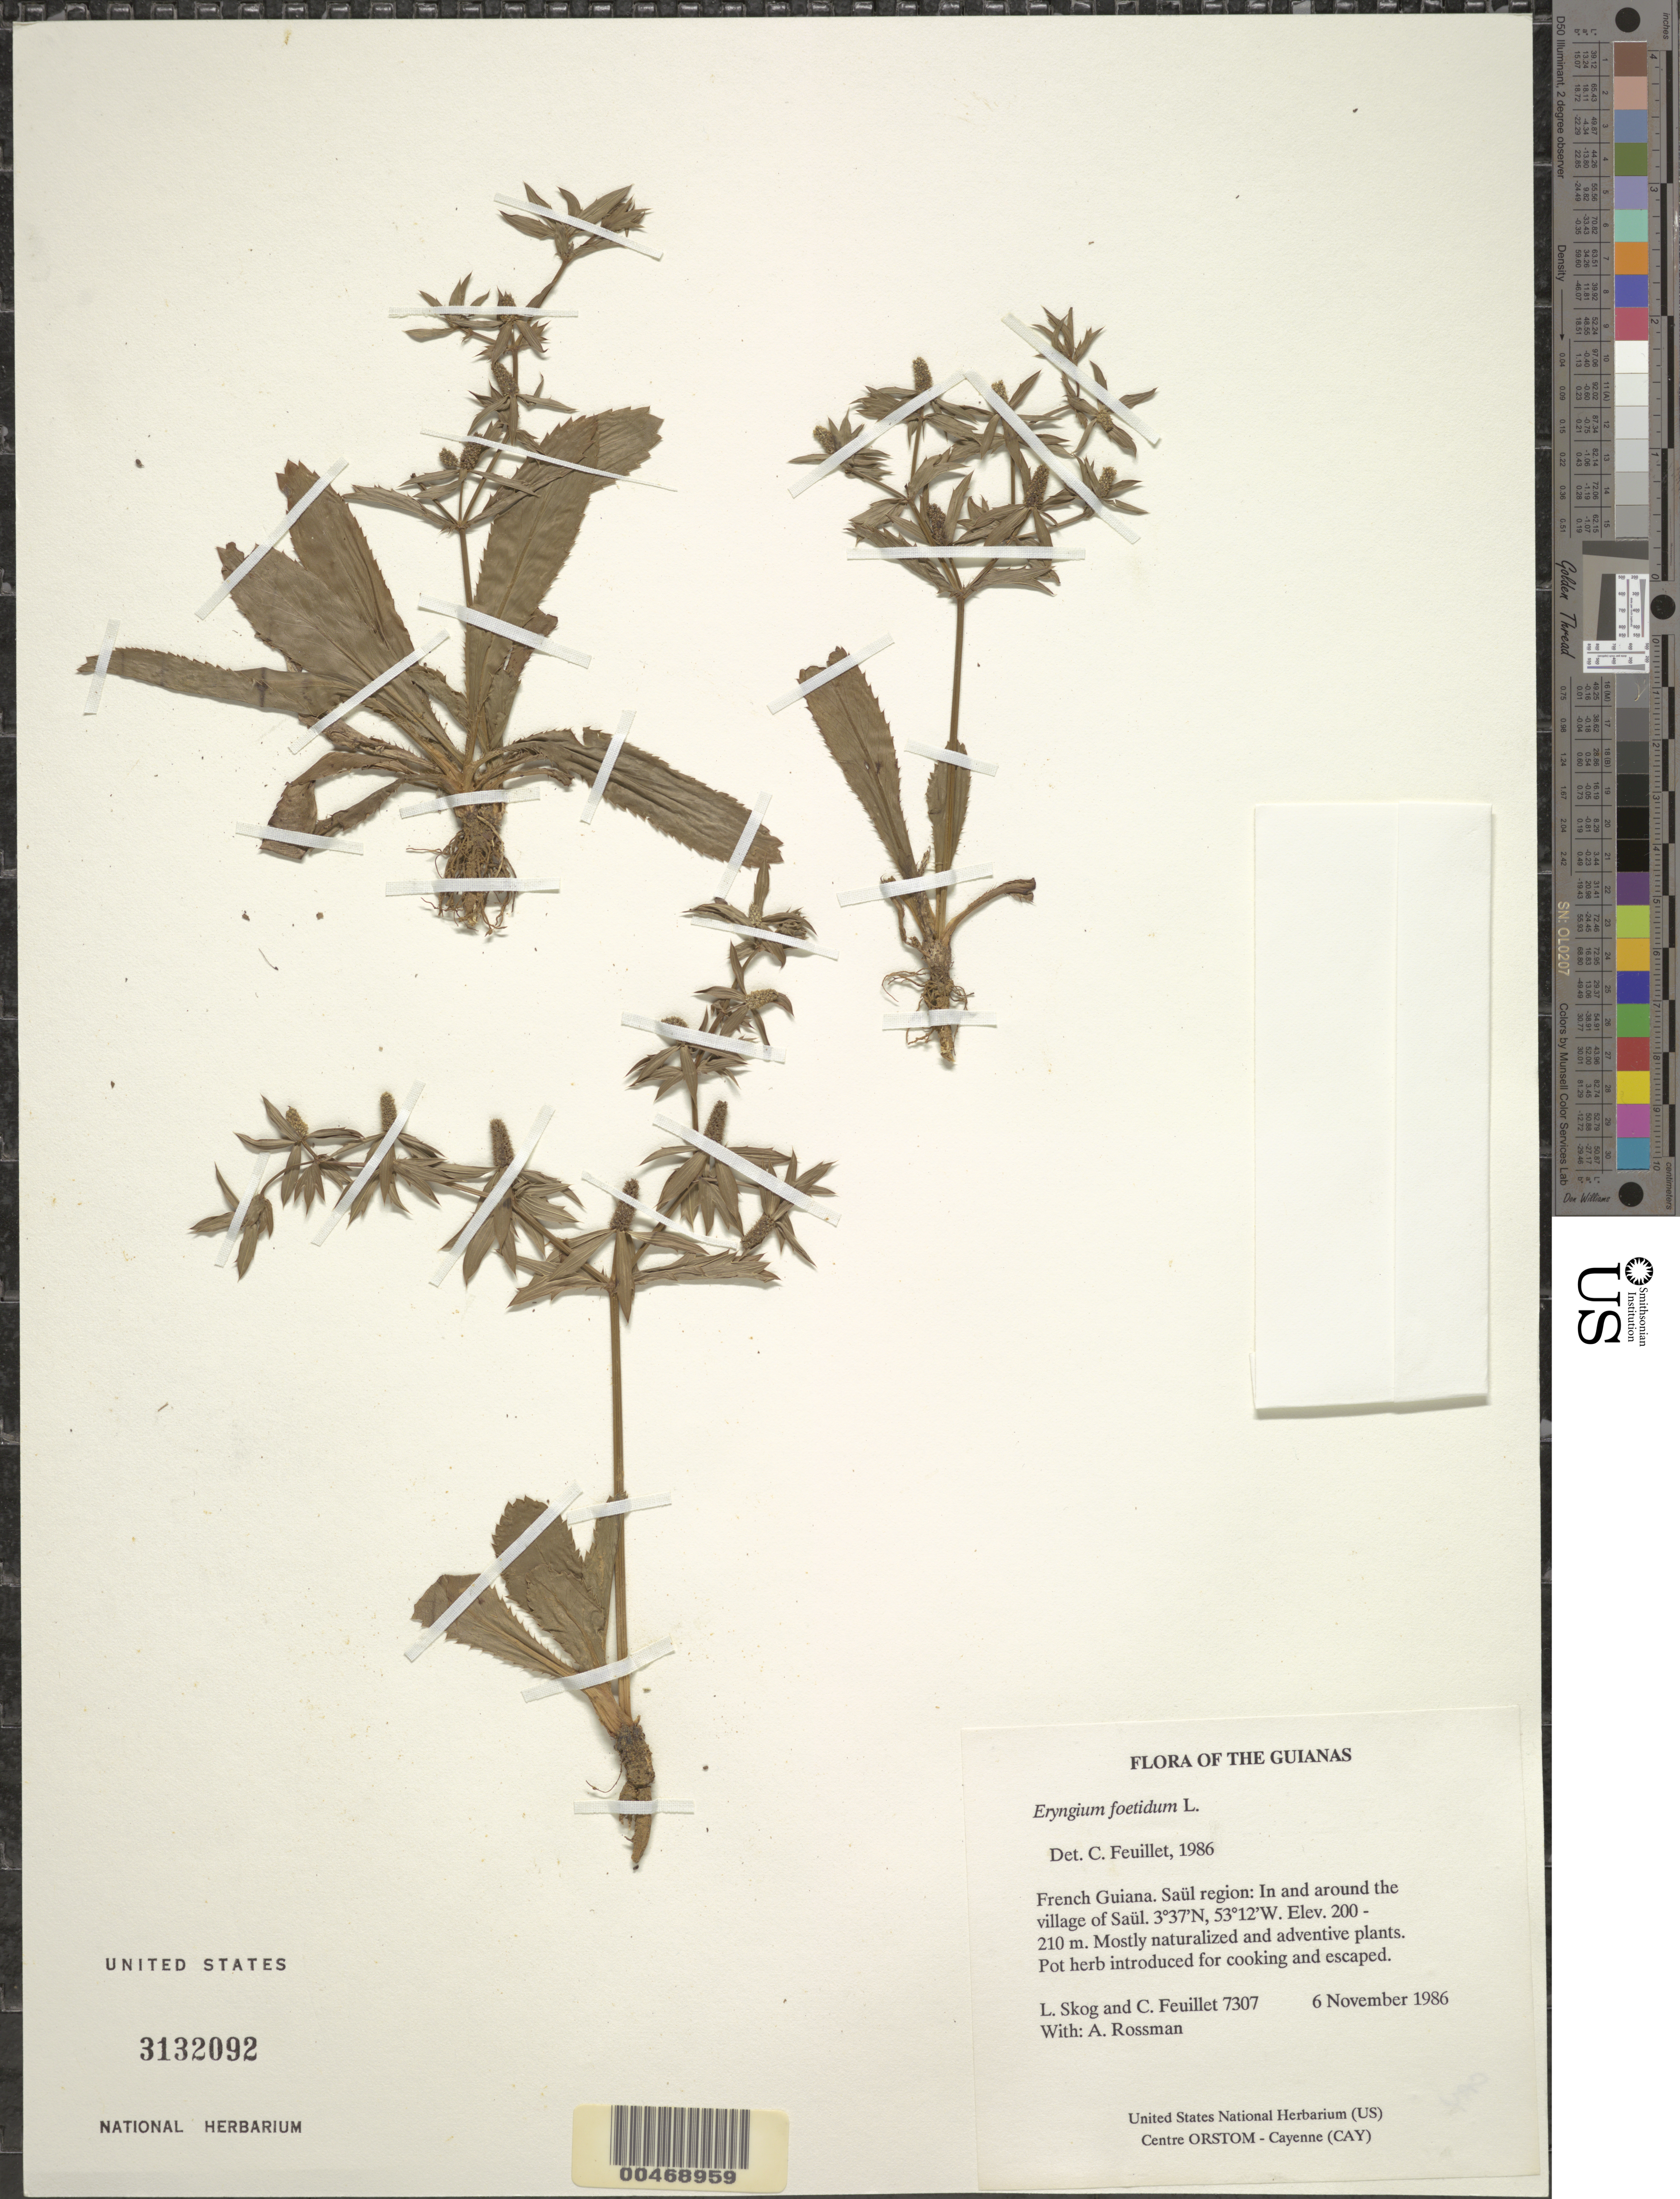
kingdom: Plantae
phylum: Tracheophyta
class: Magnoliopsida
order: Apiales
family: Apiaceae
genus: Eryngium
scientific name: Eryngium foetidum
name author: L.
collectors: L. E. Skog, C. Feuillet & A. Rossman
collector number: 7307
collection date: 1986-11-06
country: French Guiana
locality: The Guianas. Saül region: In and around the village of Saül.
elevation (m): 200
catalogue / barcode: US 3132092